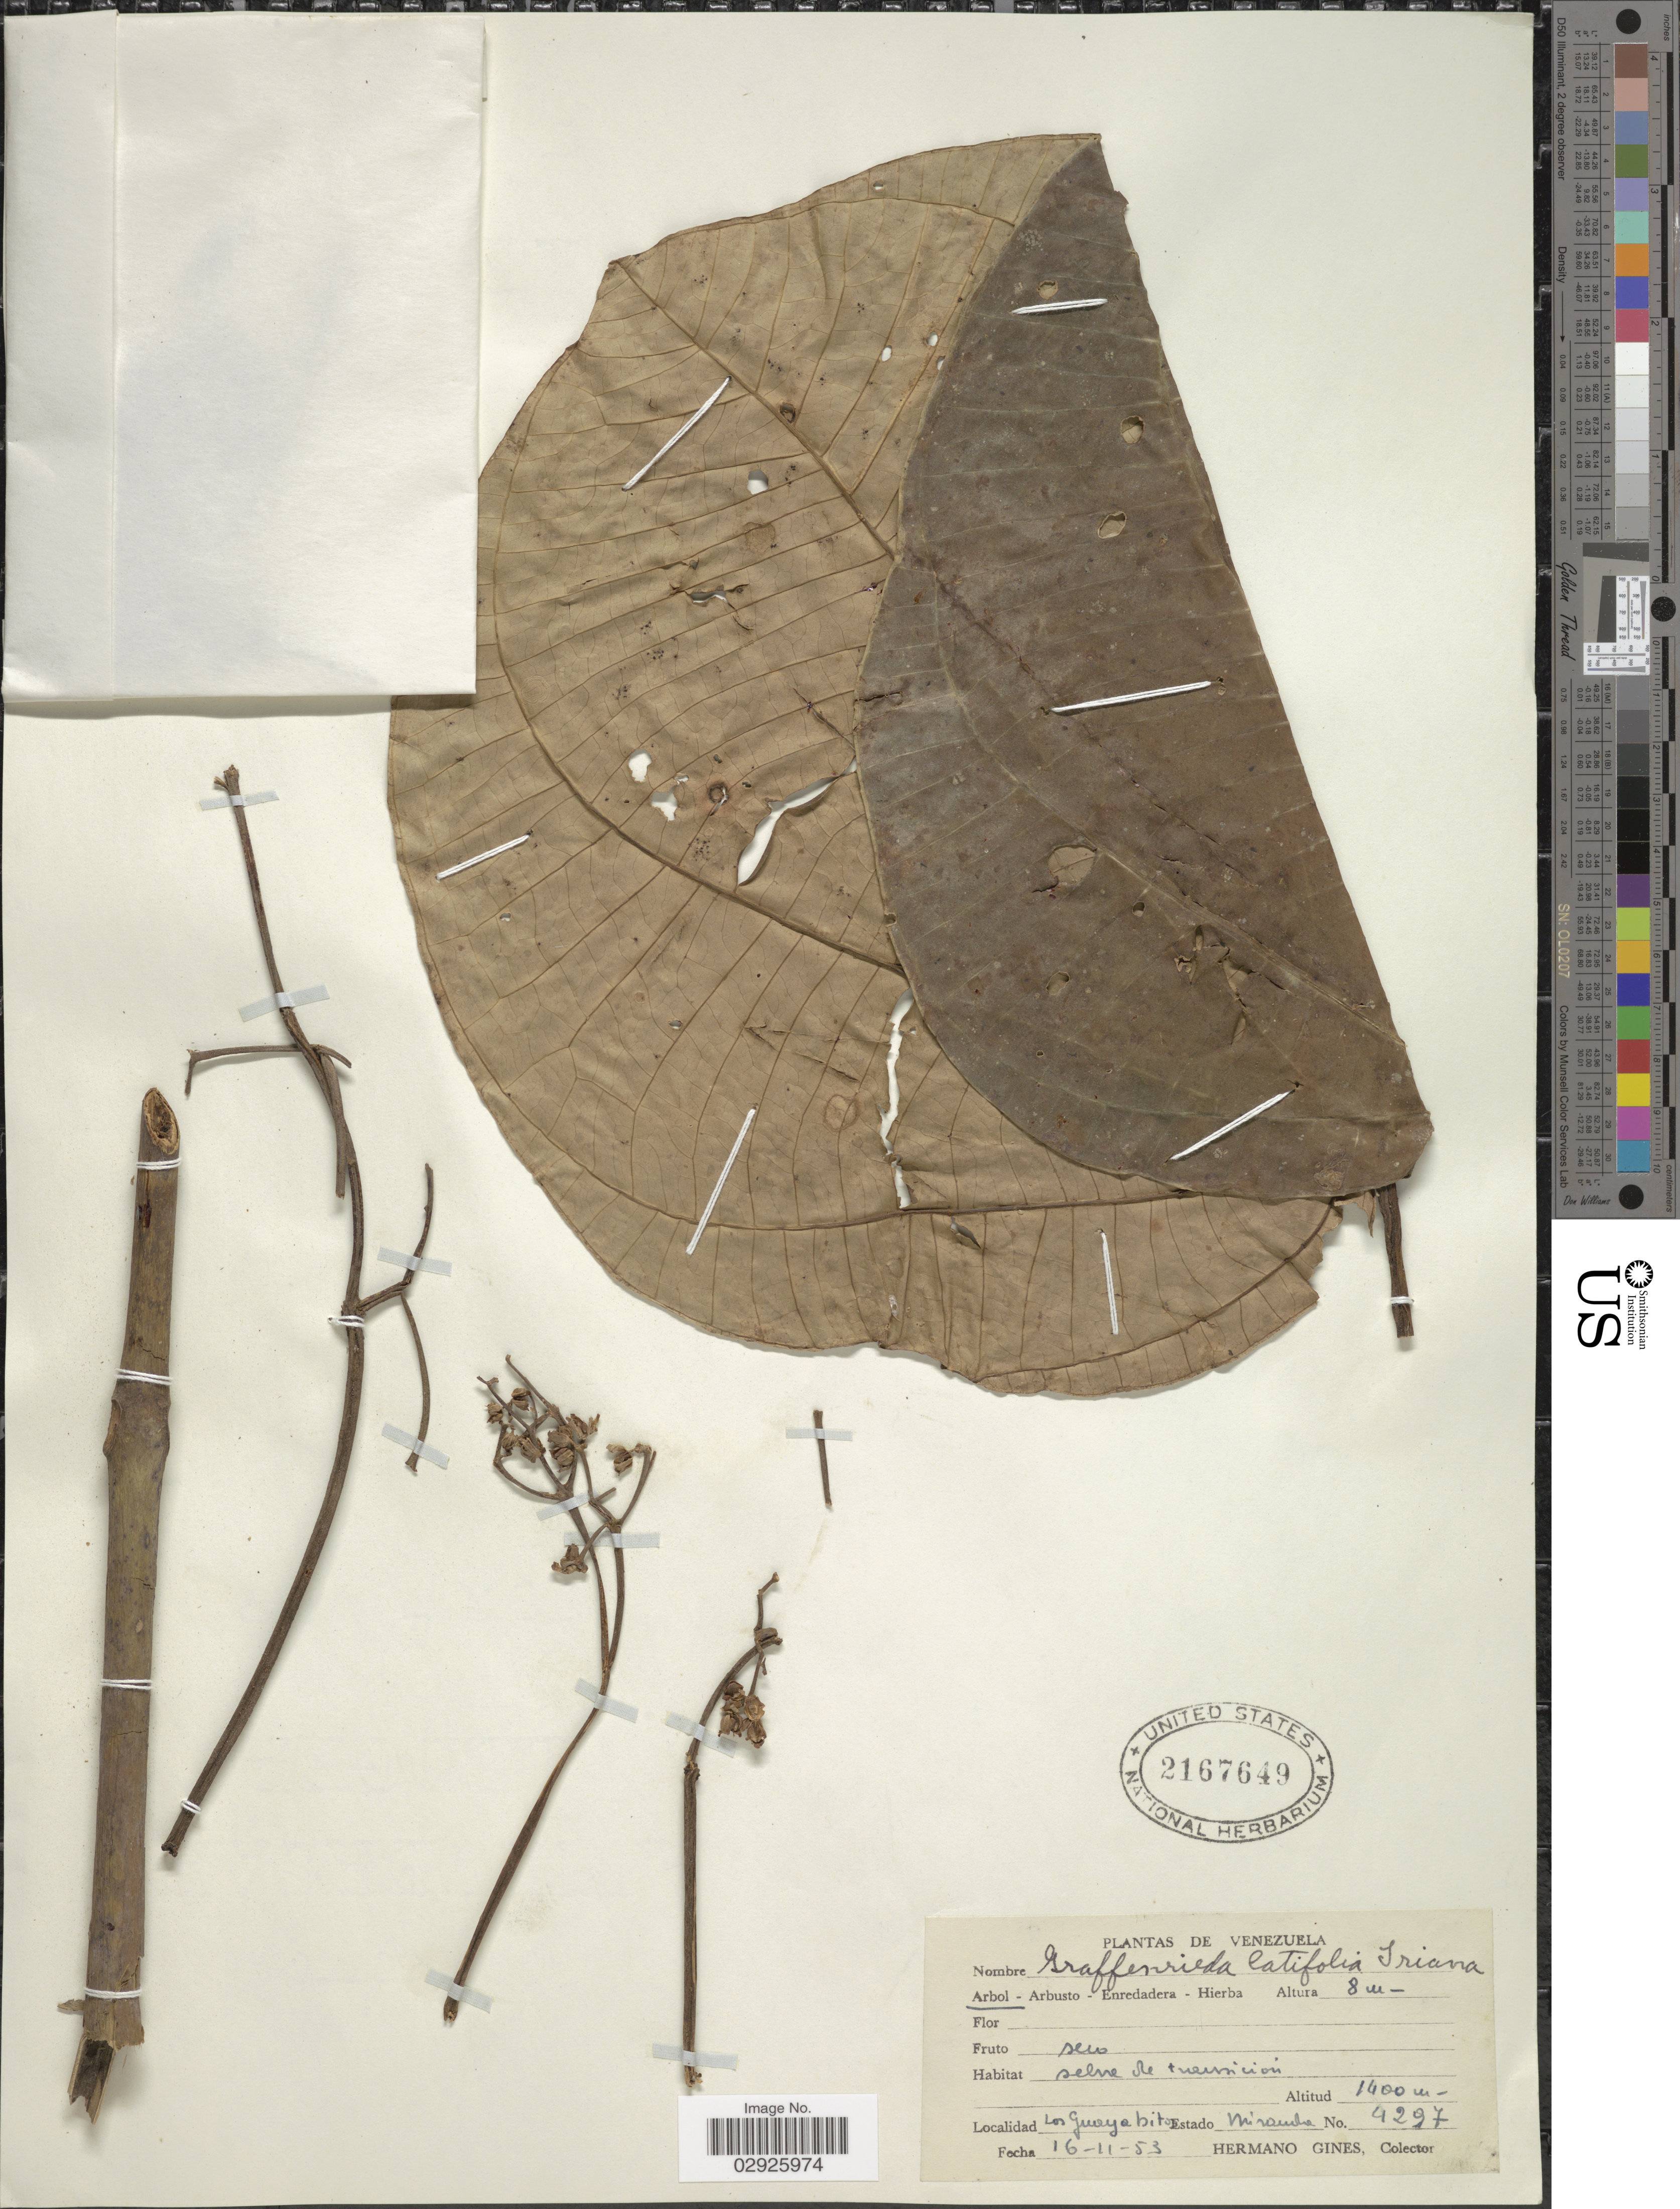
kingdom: Plantae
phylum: Tracheophyta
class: Magnoliopsida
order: Myrtales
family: Melastomataceae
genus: Graffenrieda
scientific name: Graffenrieda latifolia subsp. latifolia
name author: (Naudin) Triana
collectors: Bro. Gines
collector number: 4297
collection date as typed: Transcribed d/m/y: 16/11/53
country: Venezuela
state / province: Miranda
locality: Los Guayabitos.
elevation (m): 1400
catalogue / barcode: US 2167649